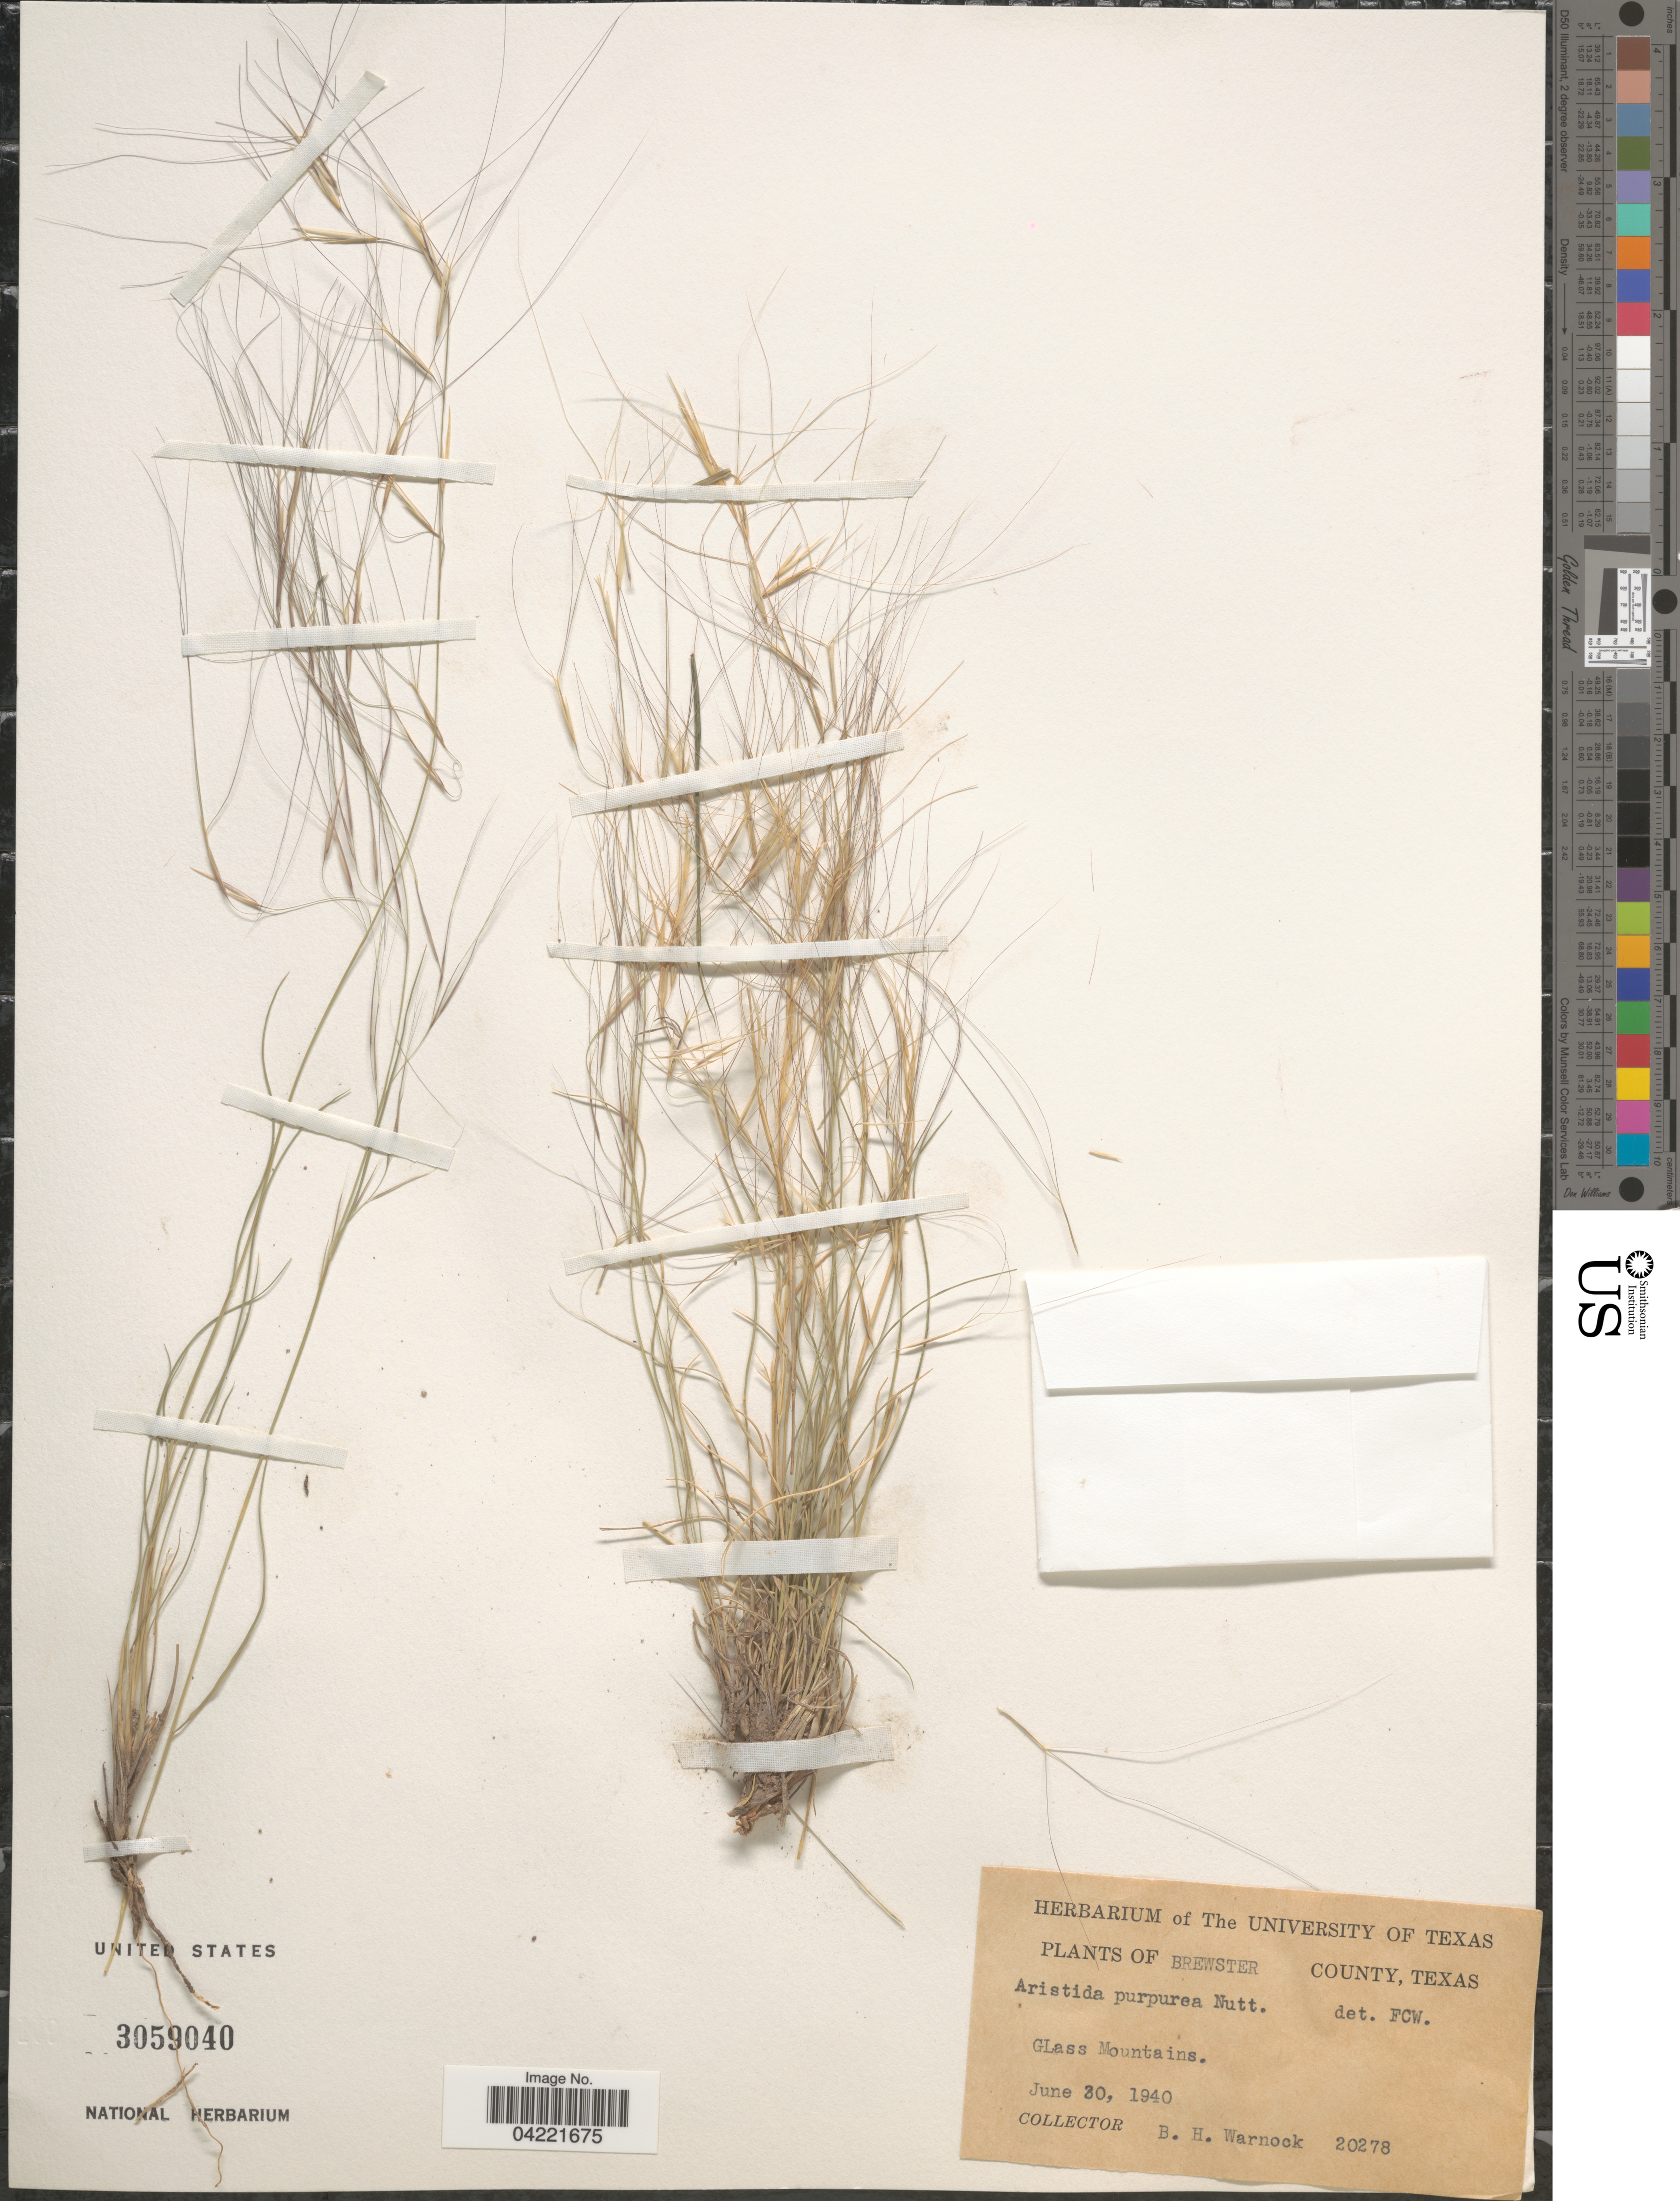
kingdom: Plantae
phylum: Tracheophyta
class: Liliopsida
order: Poales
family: Poaceae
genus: Aristida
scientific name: Aristida purpurea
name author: Nutt.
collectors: B. H. Warnock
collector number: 20278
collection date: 1940-06-30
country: United States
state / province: Texas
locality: Brewster County. Glass Mountains.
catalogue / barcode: US 3059040